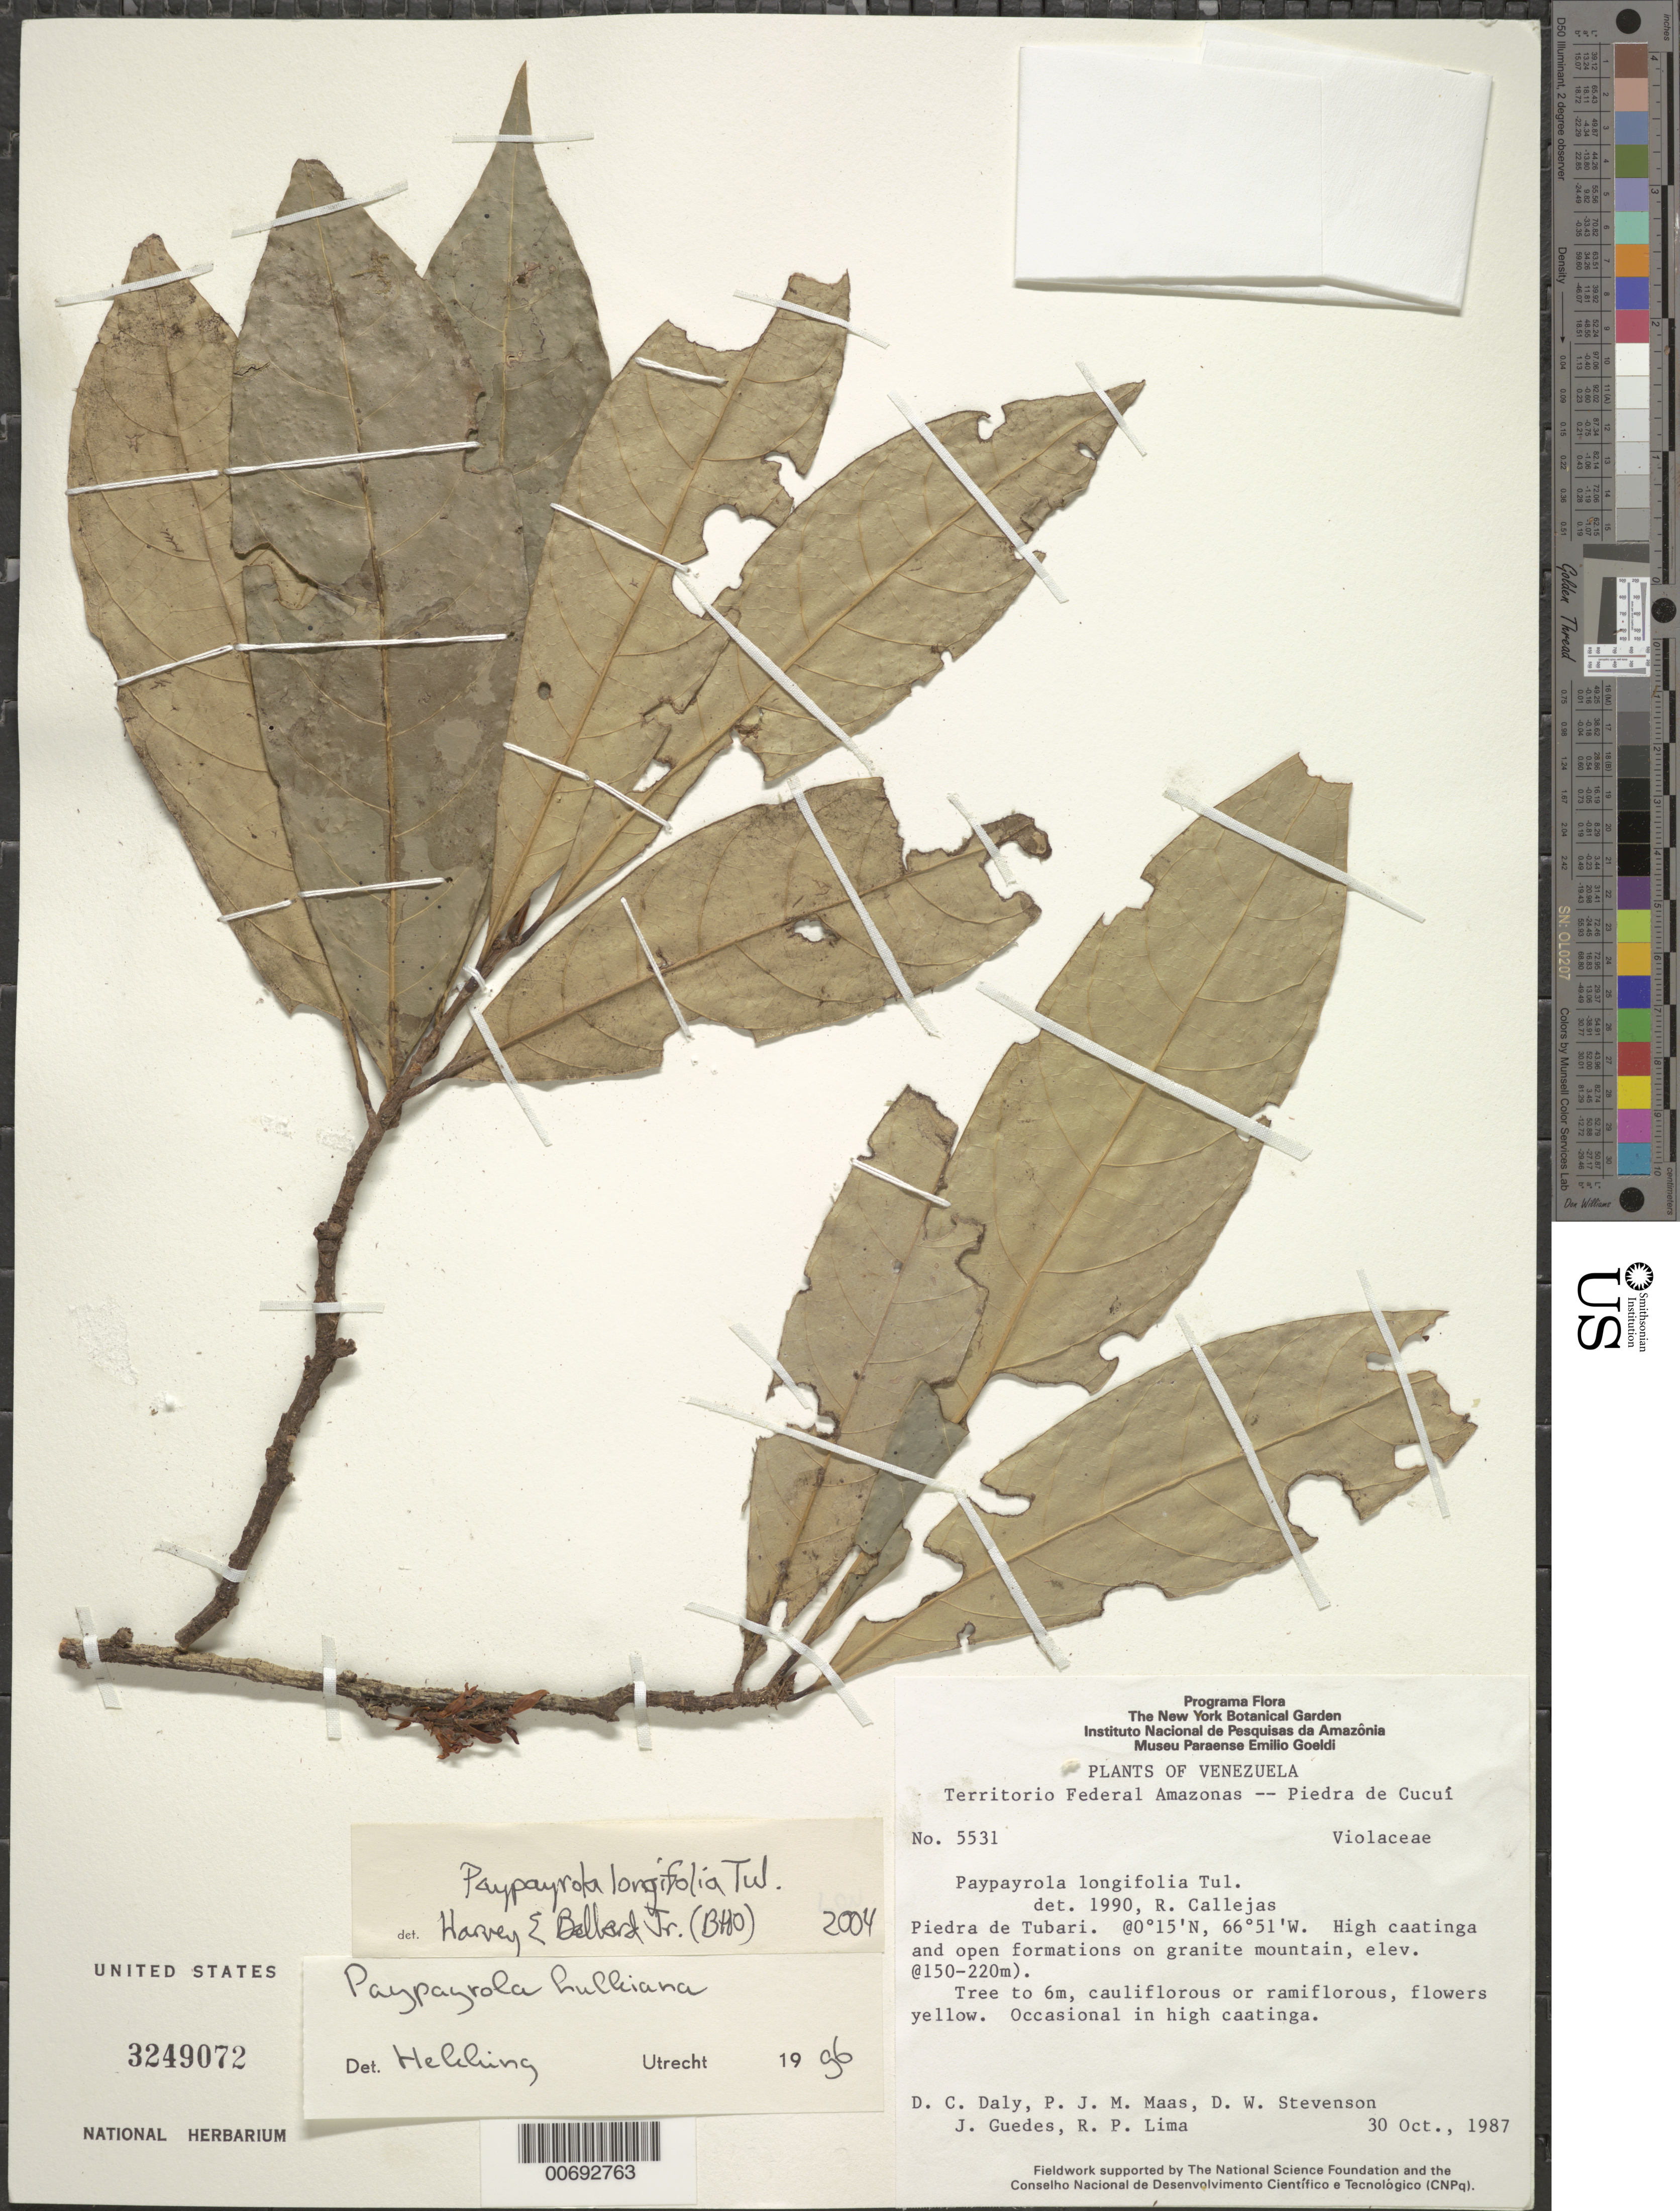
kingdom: Plantae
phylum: Tracheophyta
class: Magnoliopsida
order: Malpighiales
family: Violaceae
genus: Paypayrola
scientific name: Paypayrola longifolia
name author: Tul.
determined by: Ballard, Harvey E.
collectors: D. C. Daly, C. Sa & R. P. Lima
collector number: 5531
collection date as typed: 30-Oct-87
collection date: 1987-10-30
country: Venezuela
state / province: Amazonas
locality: Piedra de Tubari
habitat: High caatinga, open formation on granite mountain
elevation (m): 150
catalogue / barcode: US 3249072